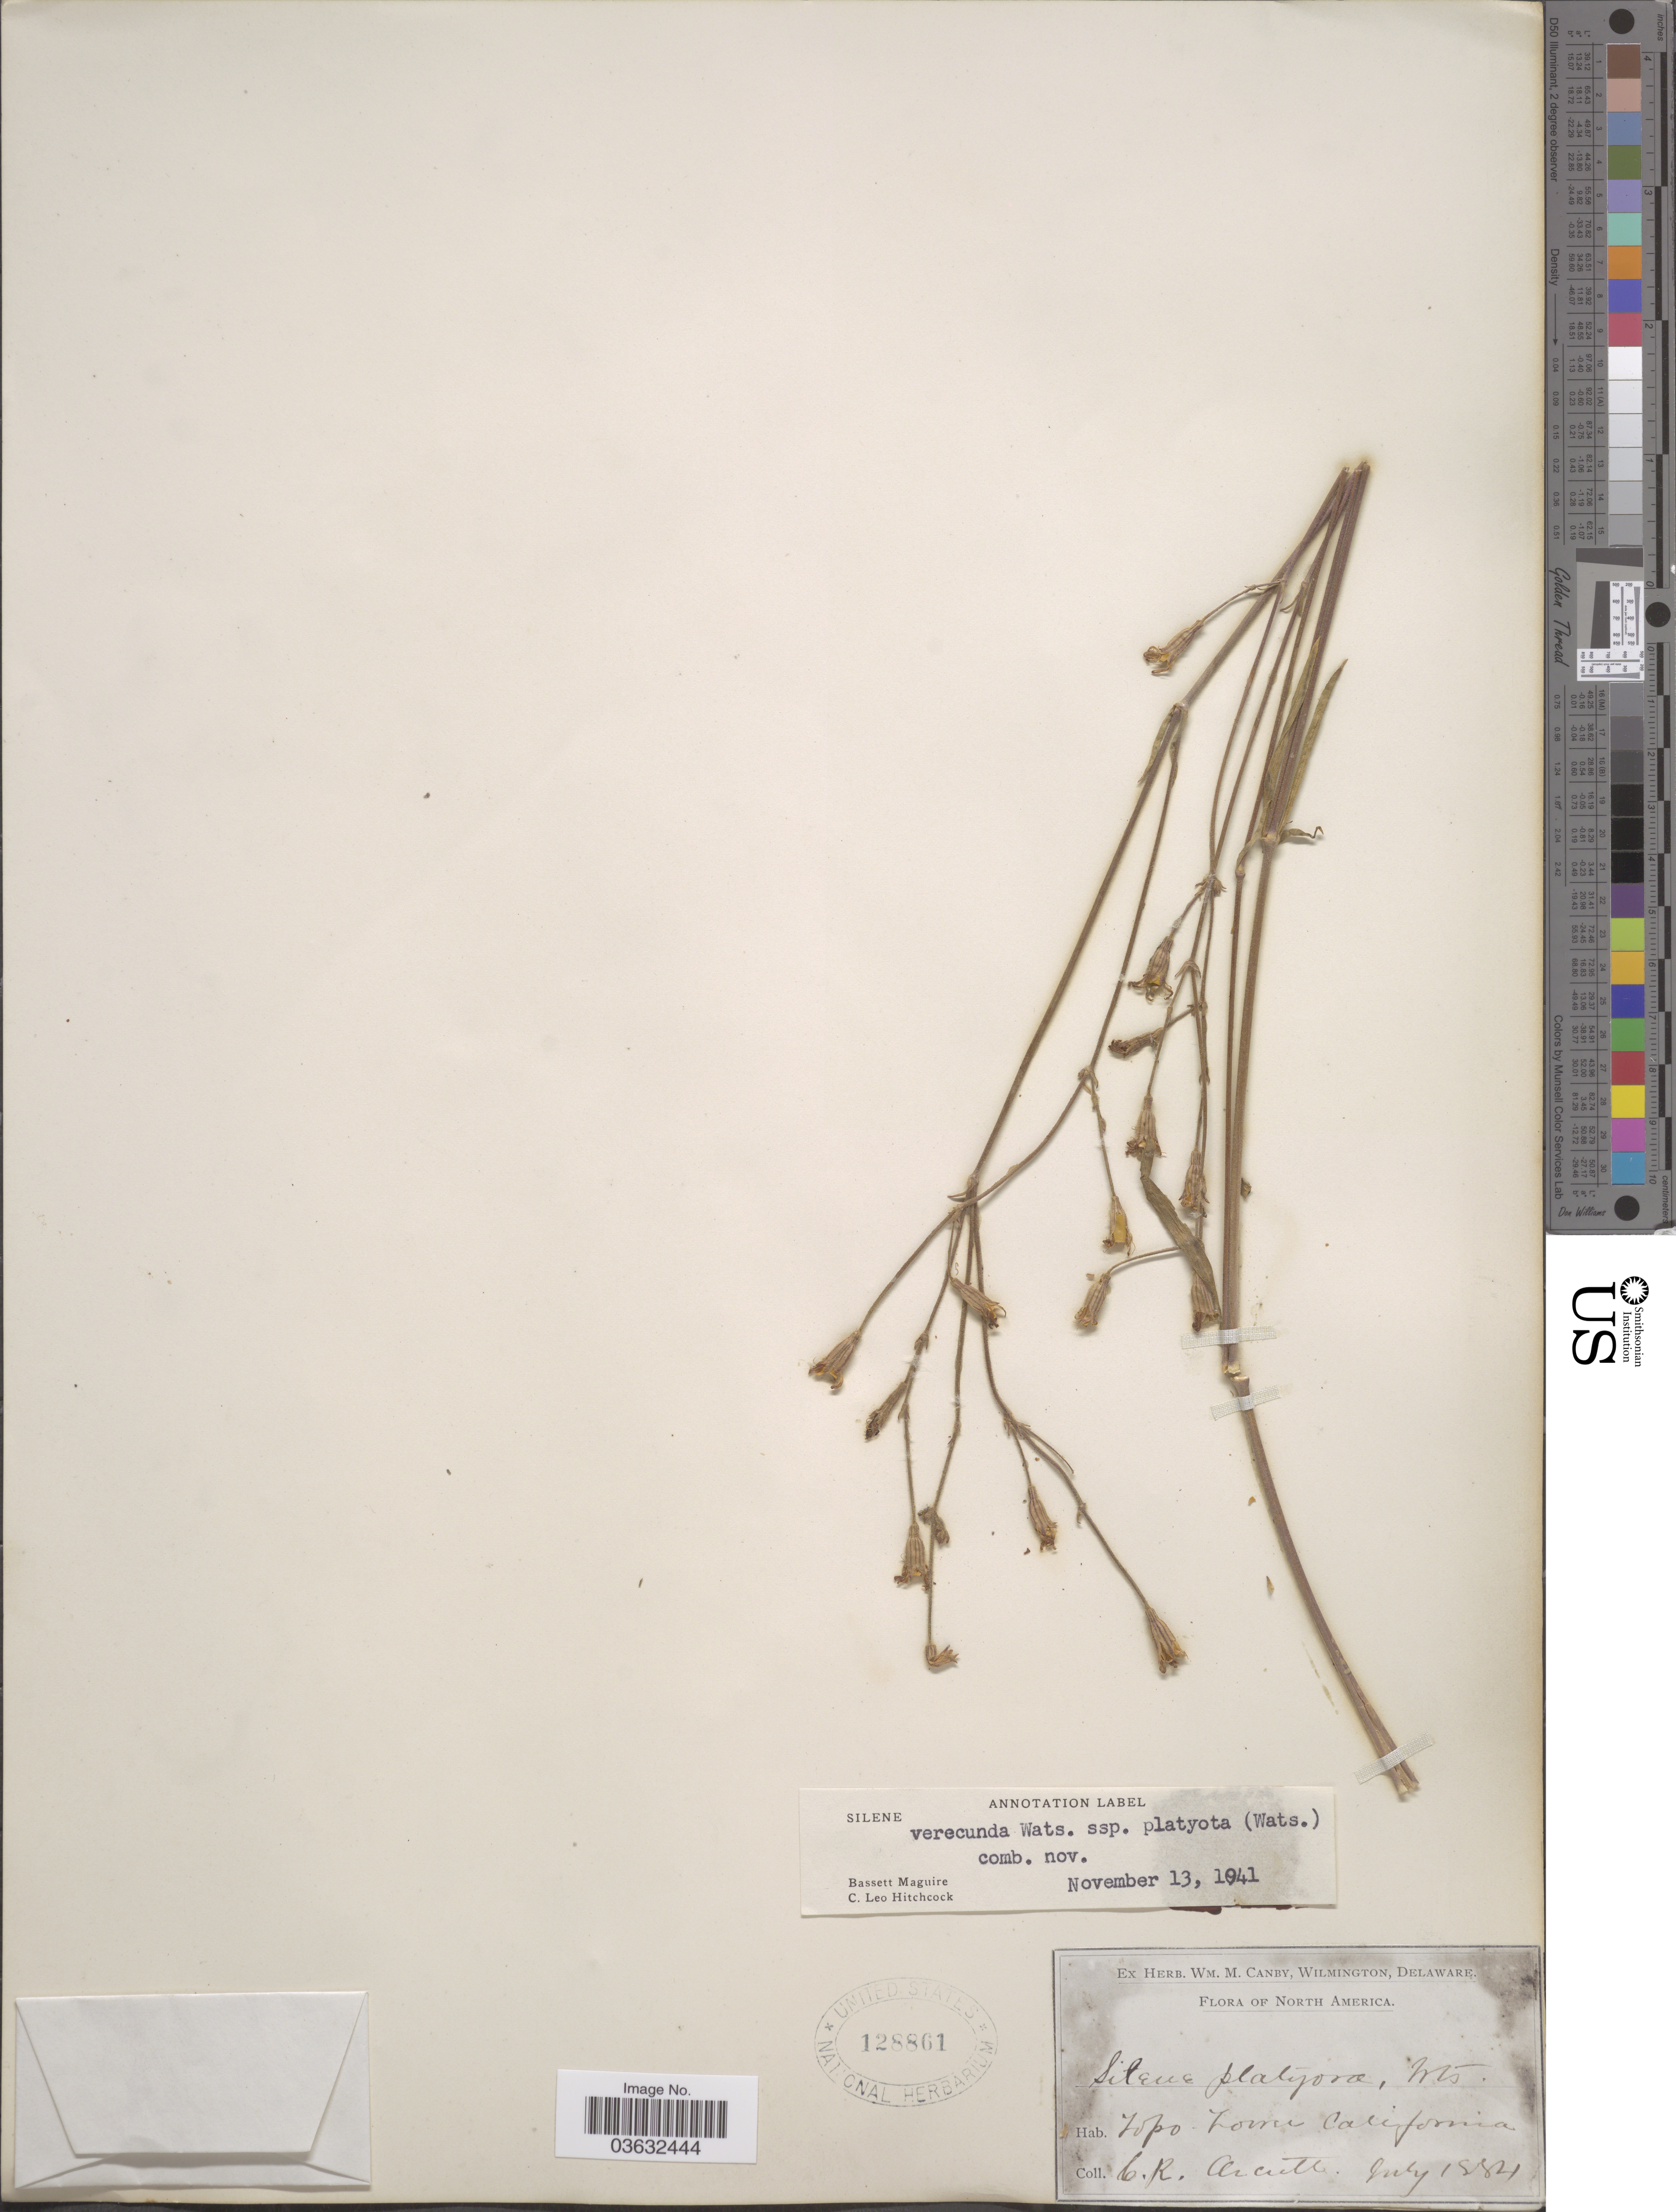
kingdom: Plantae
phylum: Tracheophyta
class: Magnoliopsida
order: Caryophyllales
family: Caryophyllaceae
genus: Silene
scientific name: Silene verecunda subsp. platyota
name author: (S. Watson) C.L. Hitchc. & Maguire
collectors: C. R. Orcutt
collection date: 1984-07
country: Mexico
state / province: Baja California Norte / Baja California Sur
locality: Topo, Lower California.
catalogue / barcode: US 128861